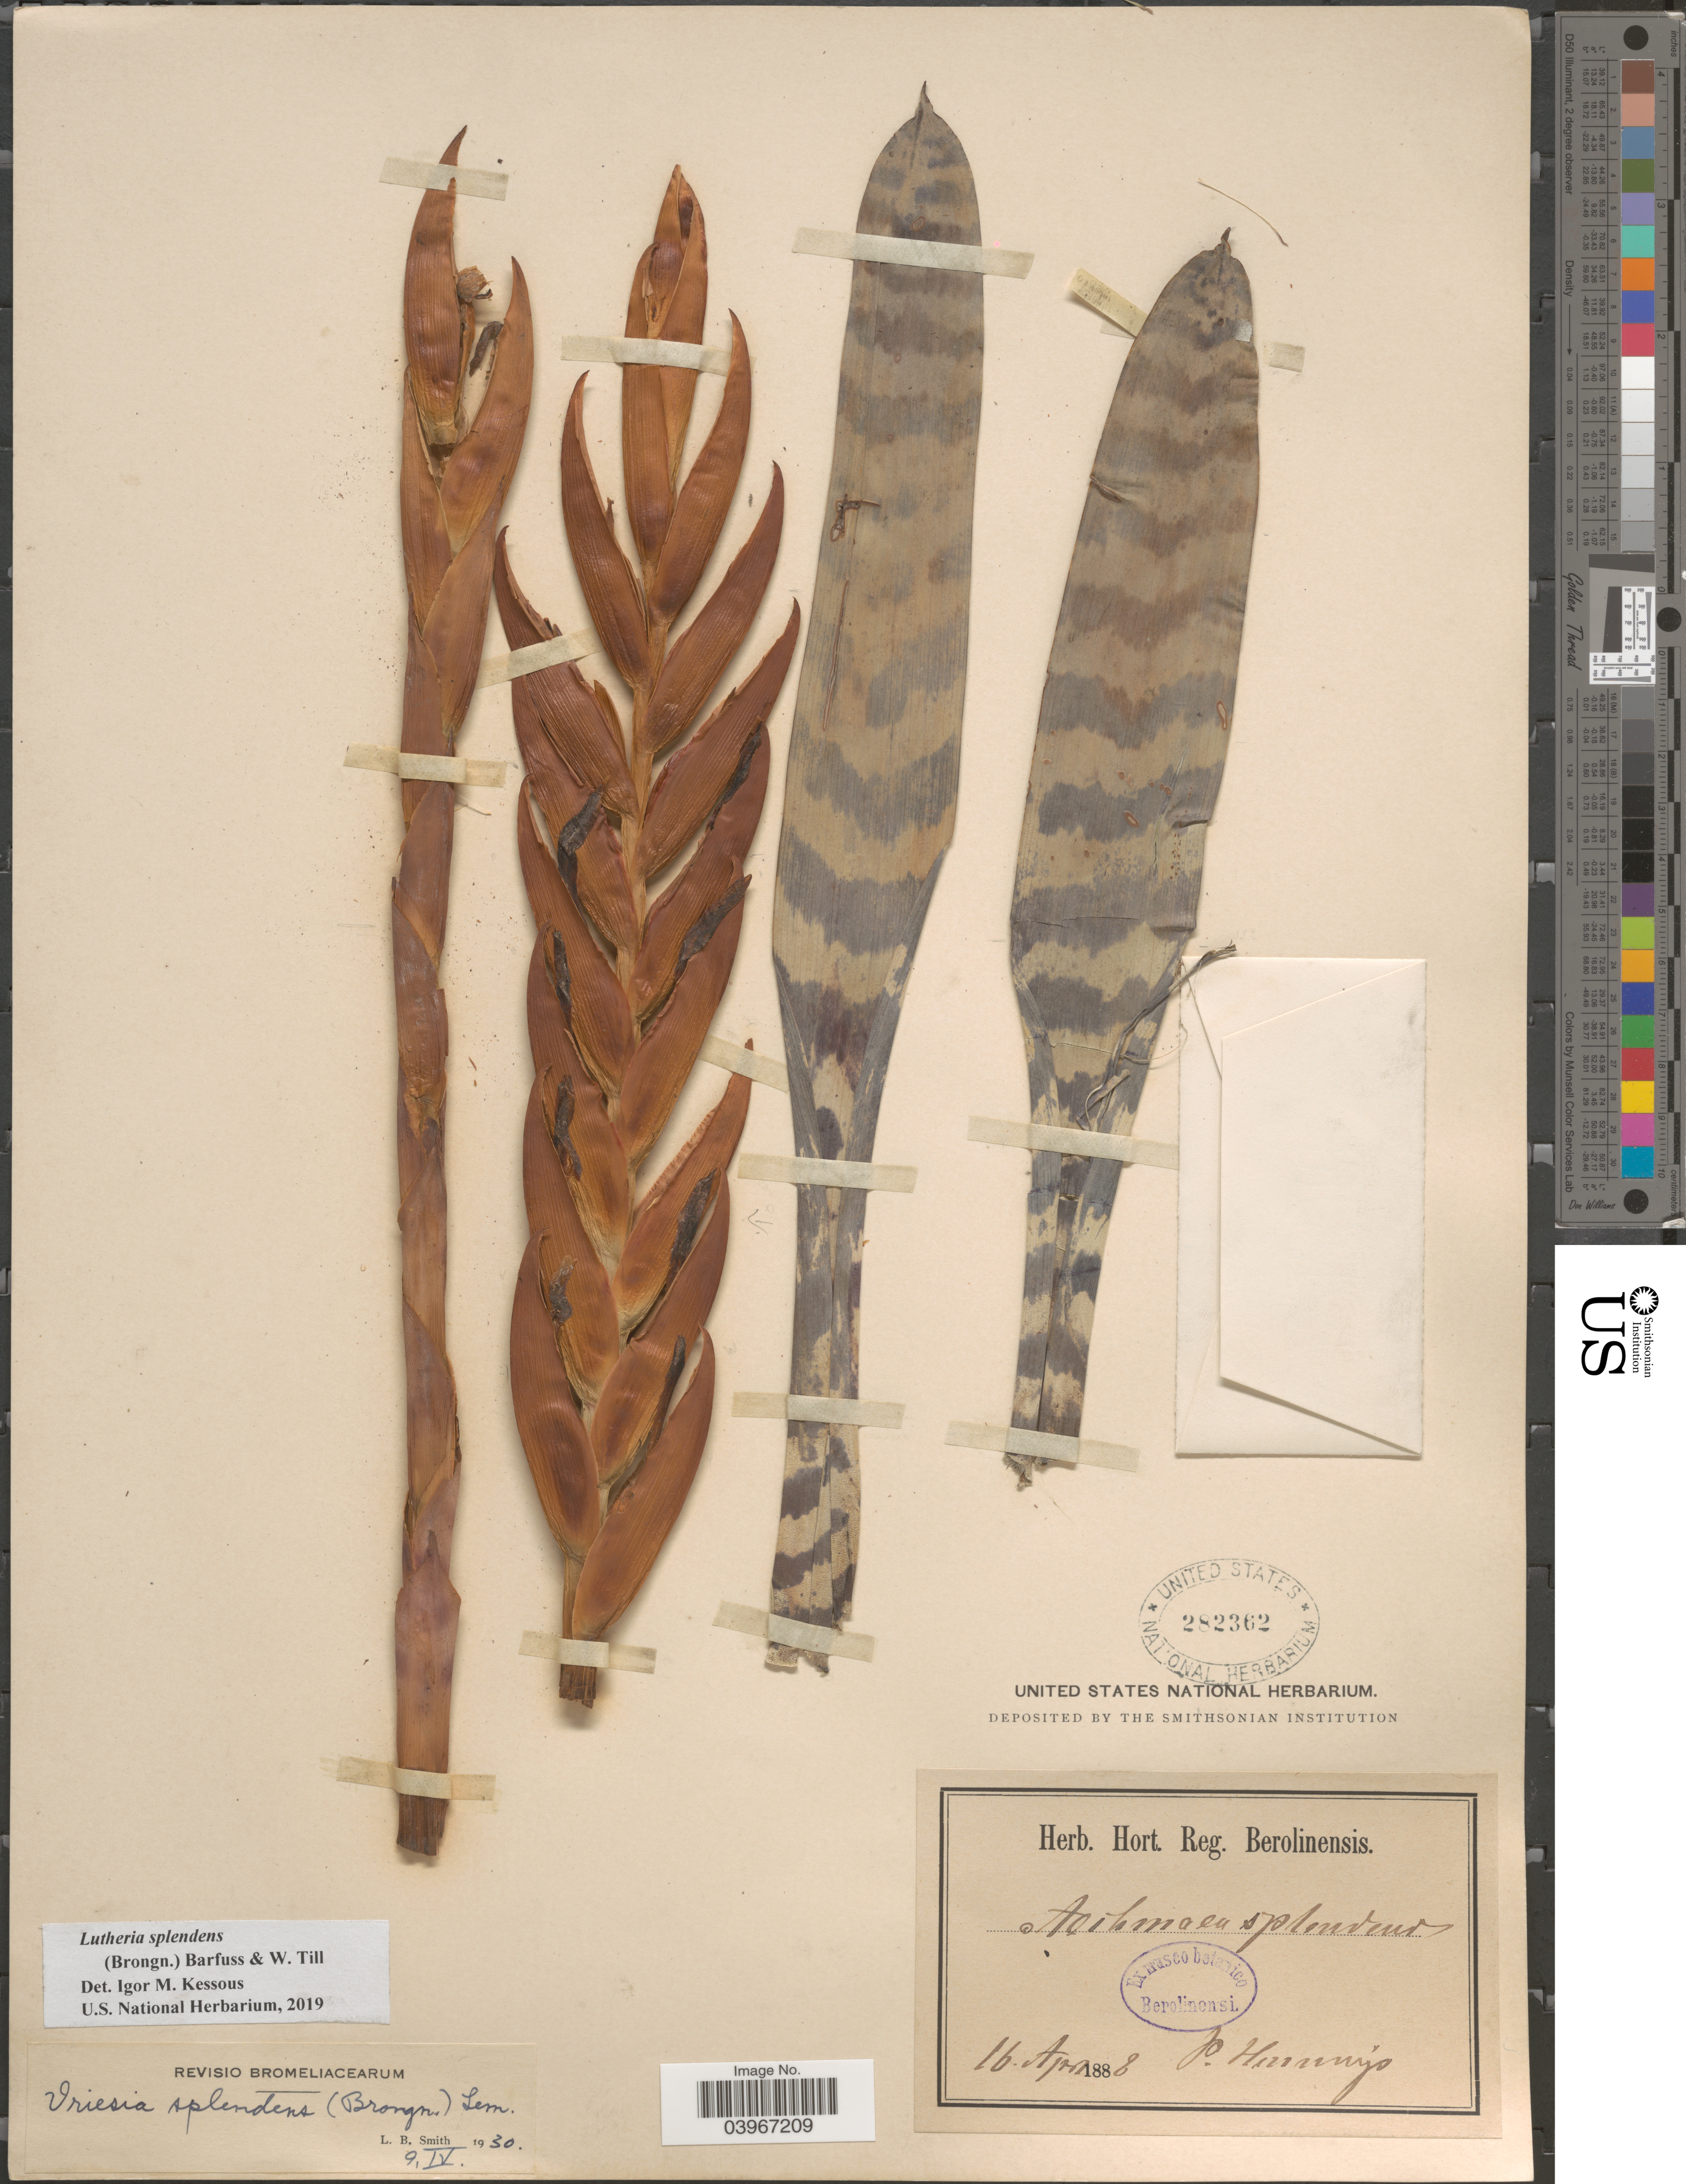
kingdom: Plantae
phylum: Tracheophyta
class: Liliopsida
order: Poales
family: Bromeliaceae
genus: Lutheria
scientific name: Lutheria splendens var. splendens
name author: (Brongn.) Barfuss & W. Till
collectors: Ex herb. Hort. Reg. Berolinense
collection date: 1888-04-16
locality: P. Huanyo [interpreted].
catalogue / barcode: US 282362